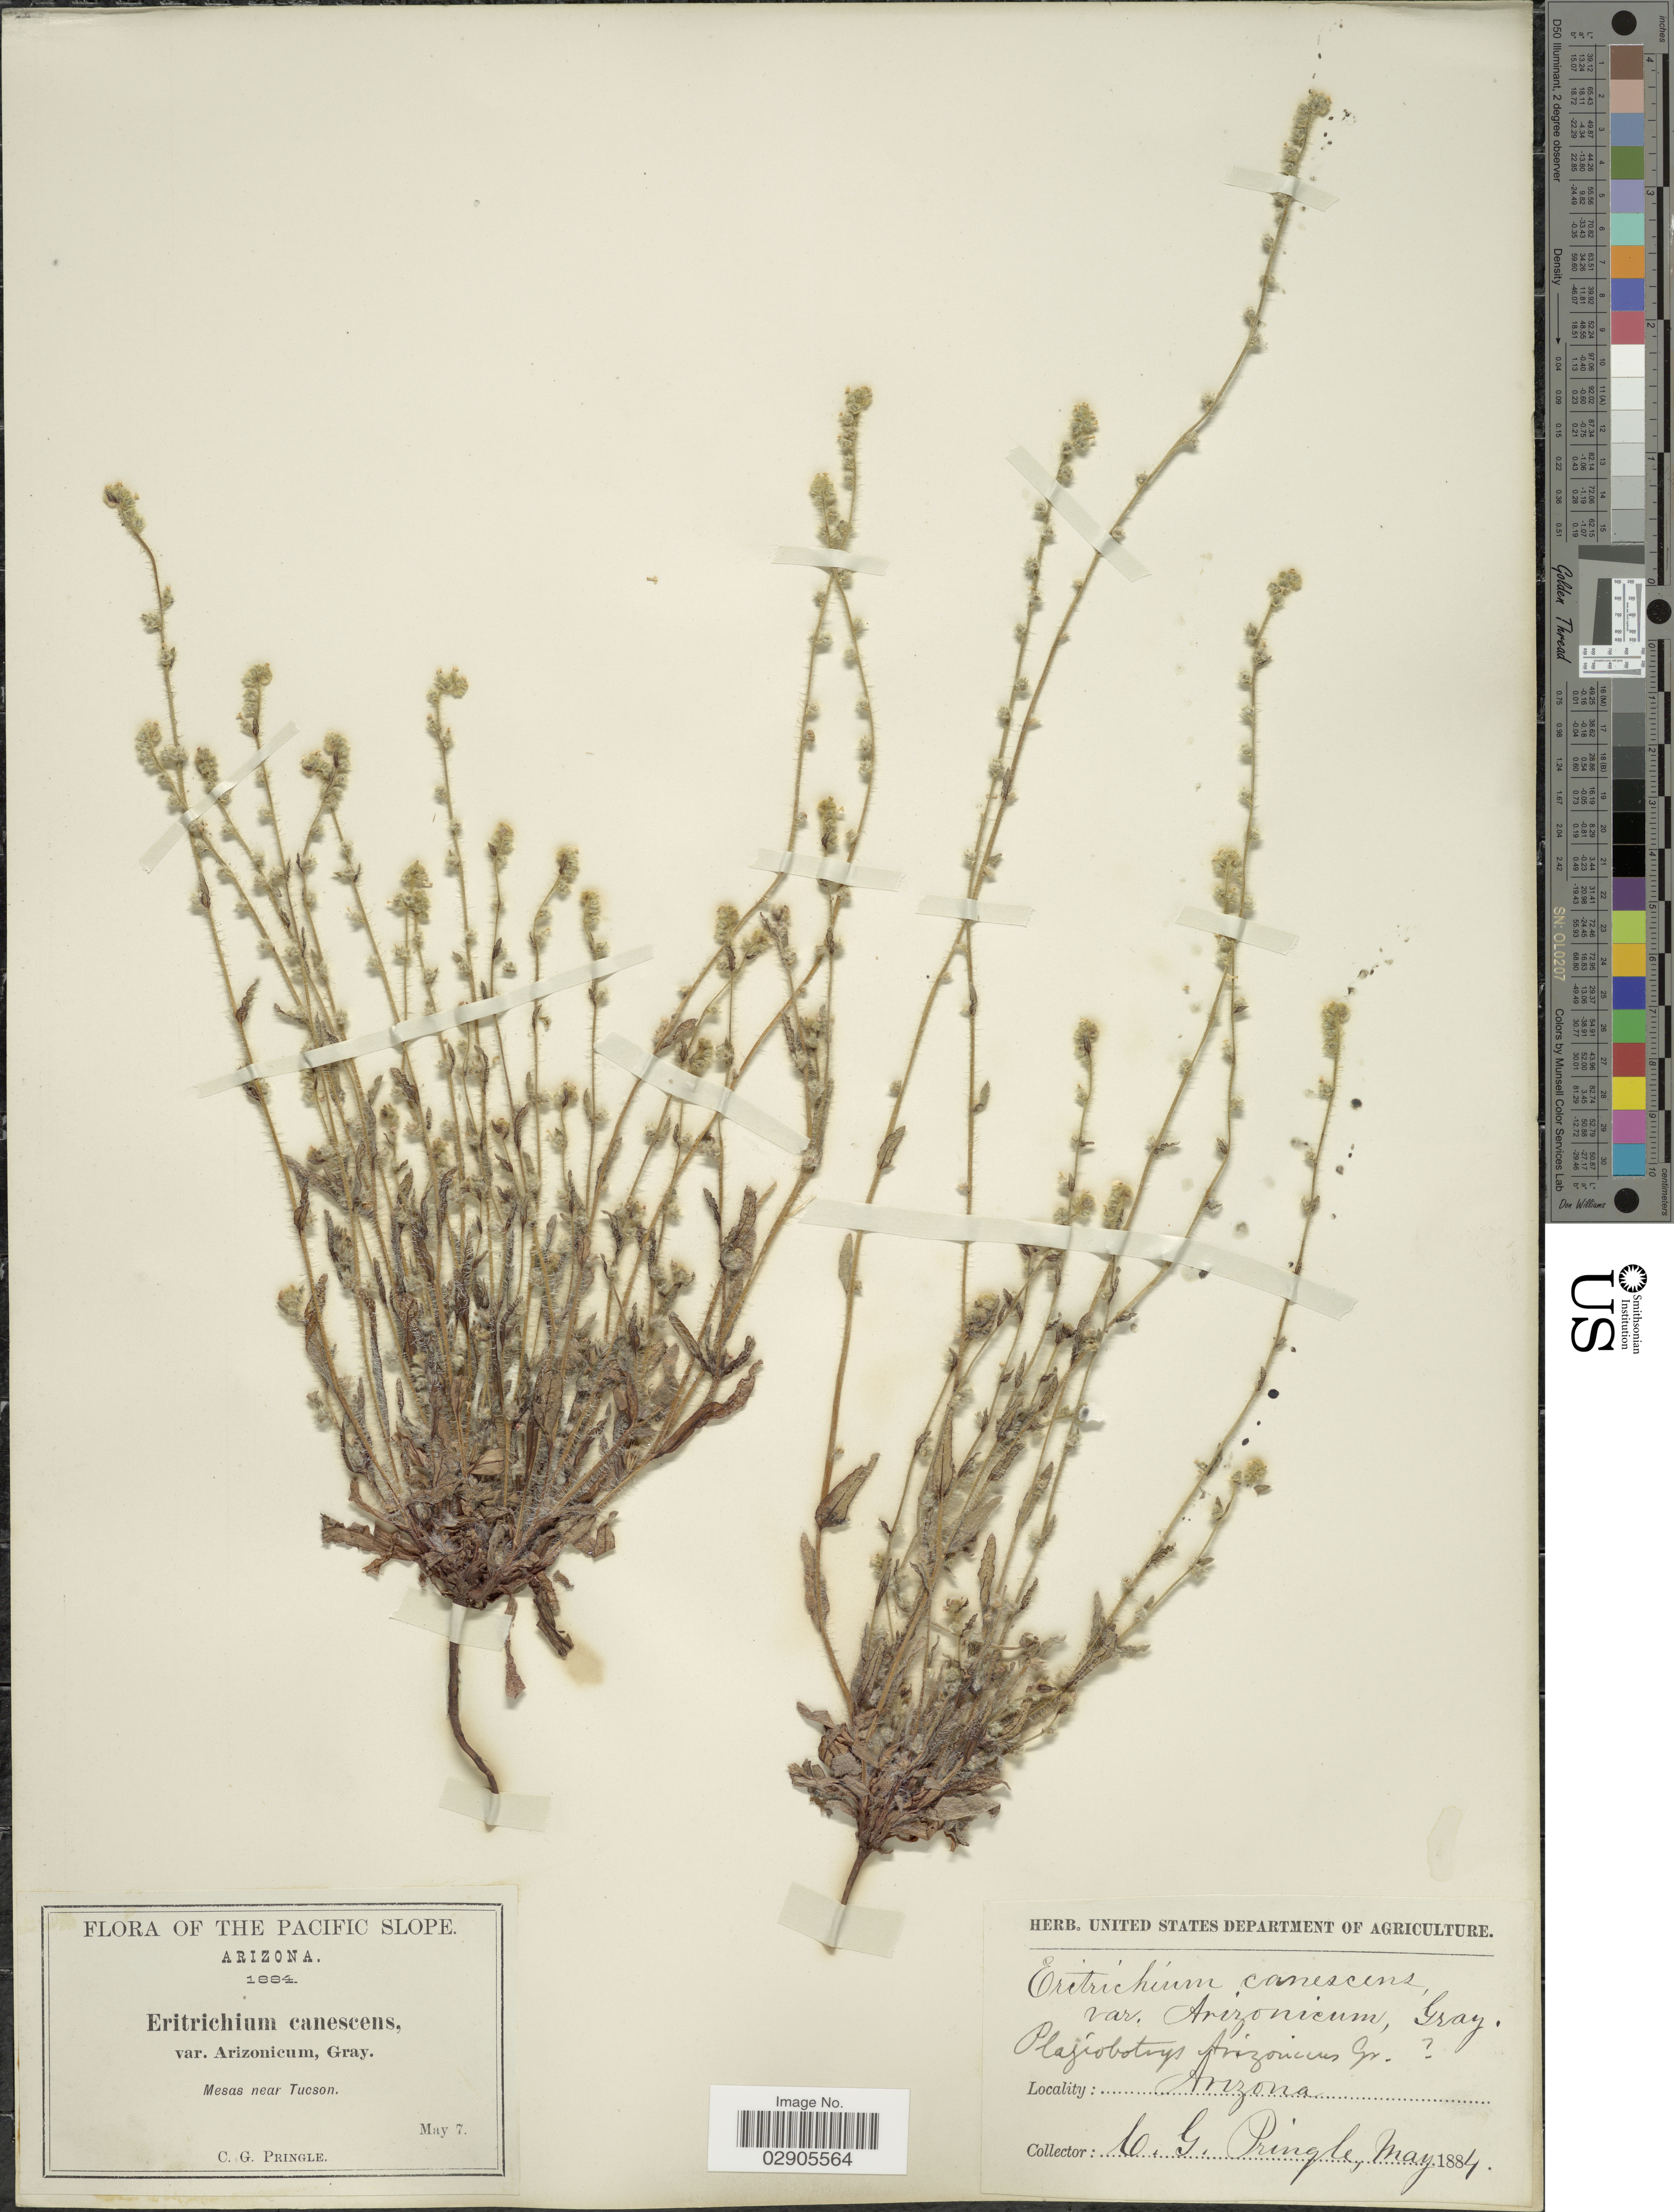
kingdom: Plantae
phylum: Tracheophyta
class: Magnoliopsida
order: Boraginales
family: Boraginaceae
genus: Plagiobothrys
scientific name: Plagiobothrys arizonicus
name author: (A. Gray) Greene ex A. Gray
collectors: C. G. Pringle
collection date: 1884-05-07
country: United States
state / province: Arizona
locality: The Pacific Slope. Mesas near Tucson.